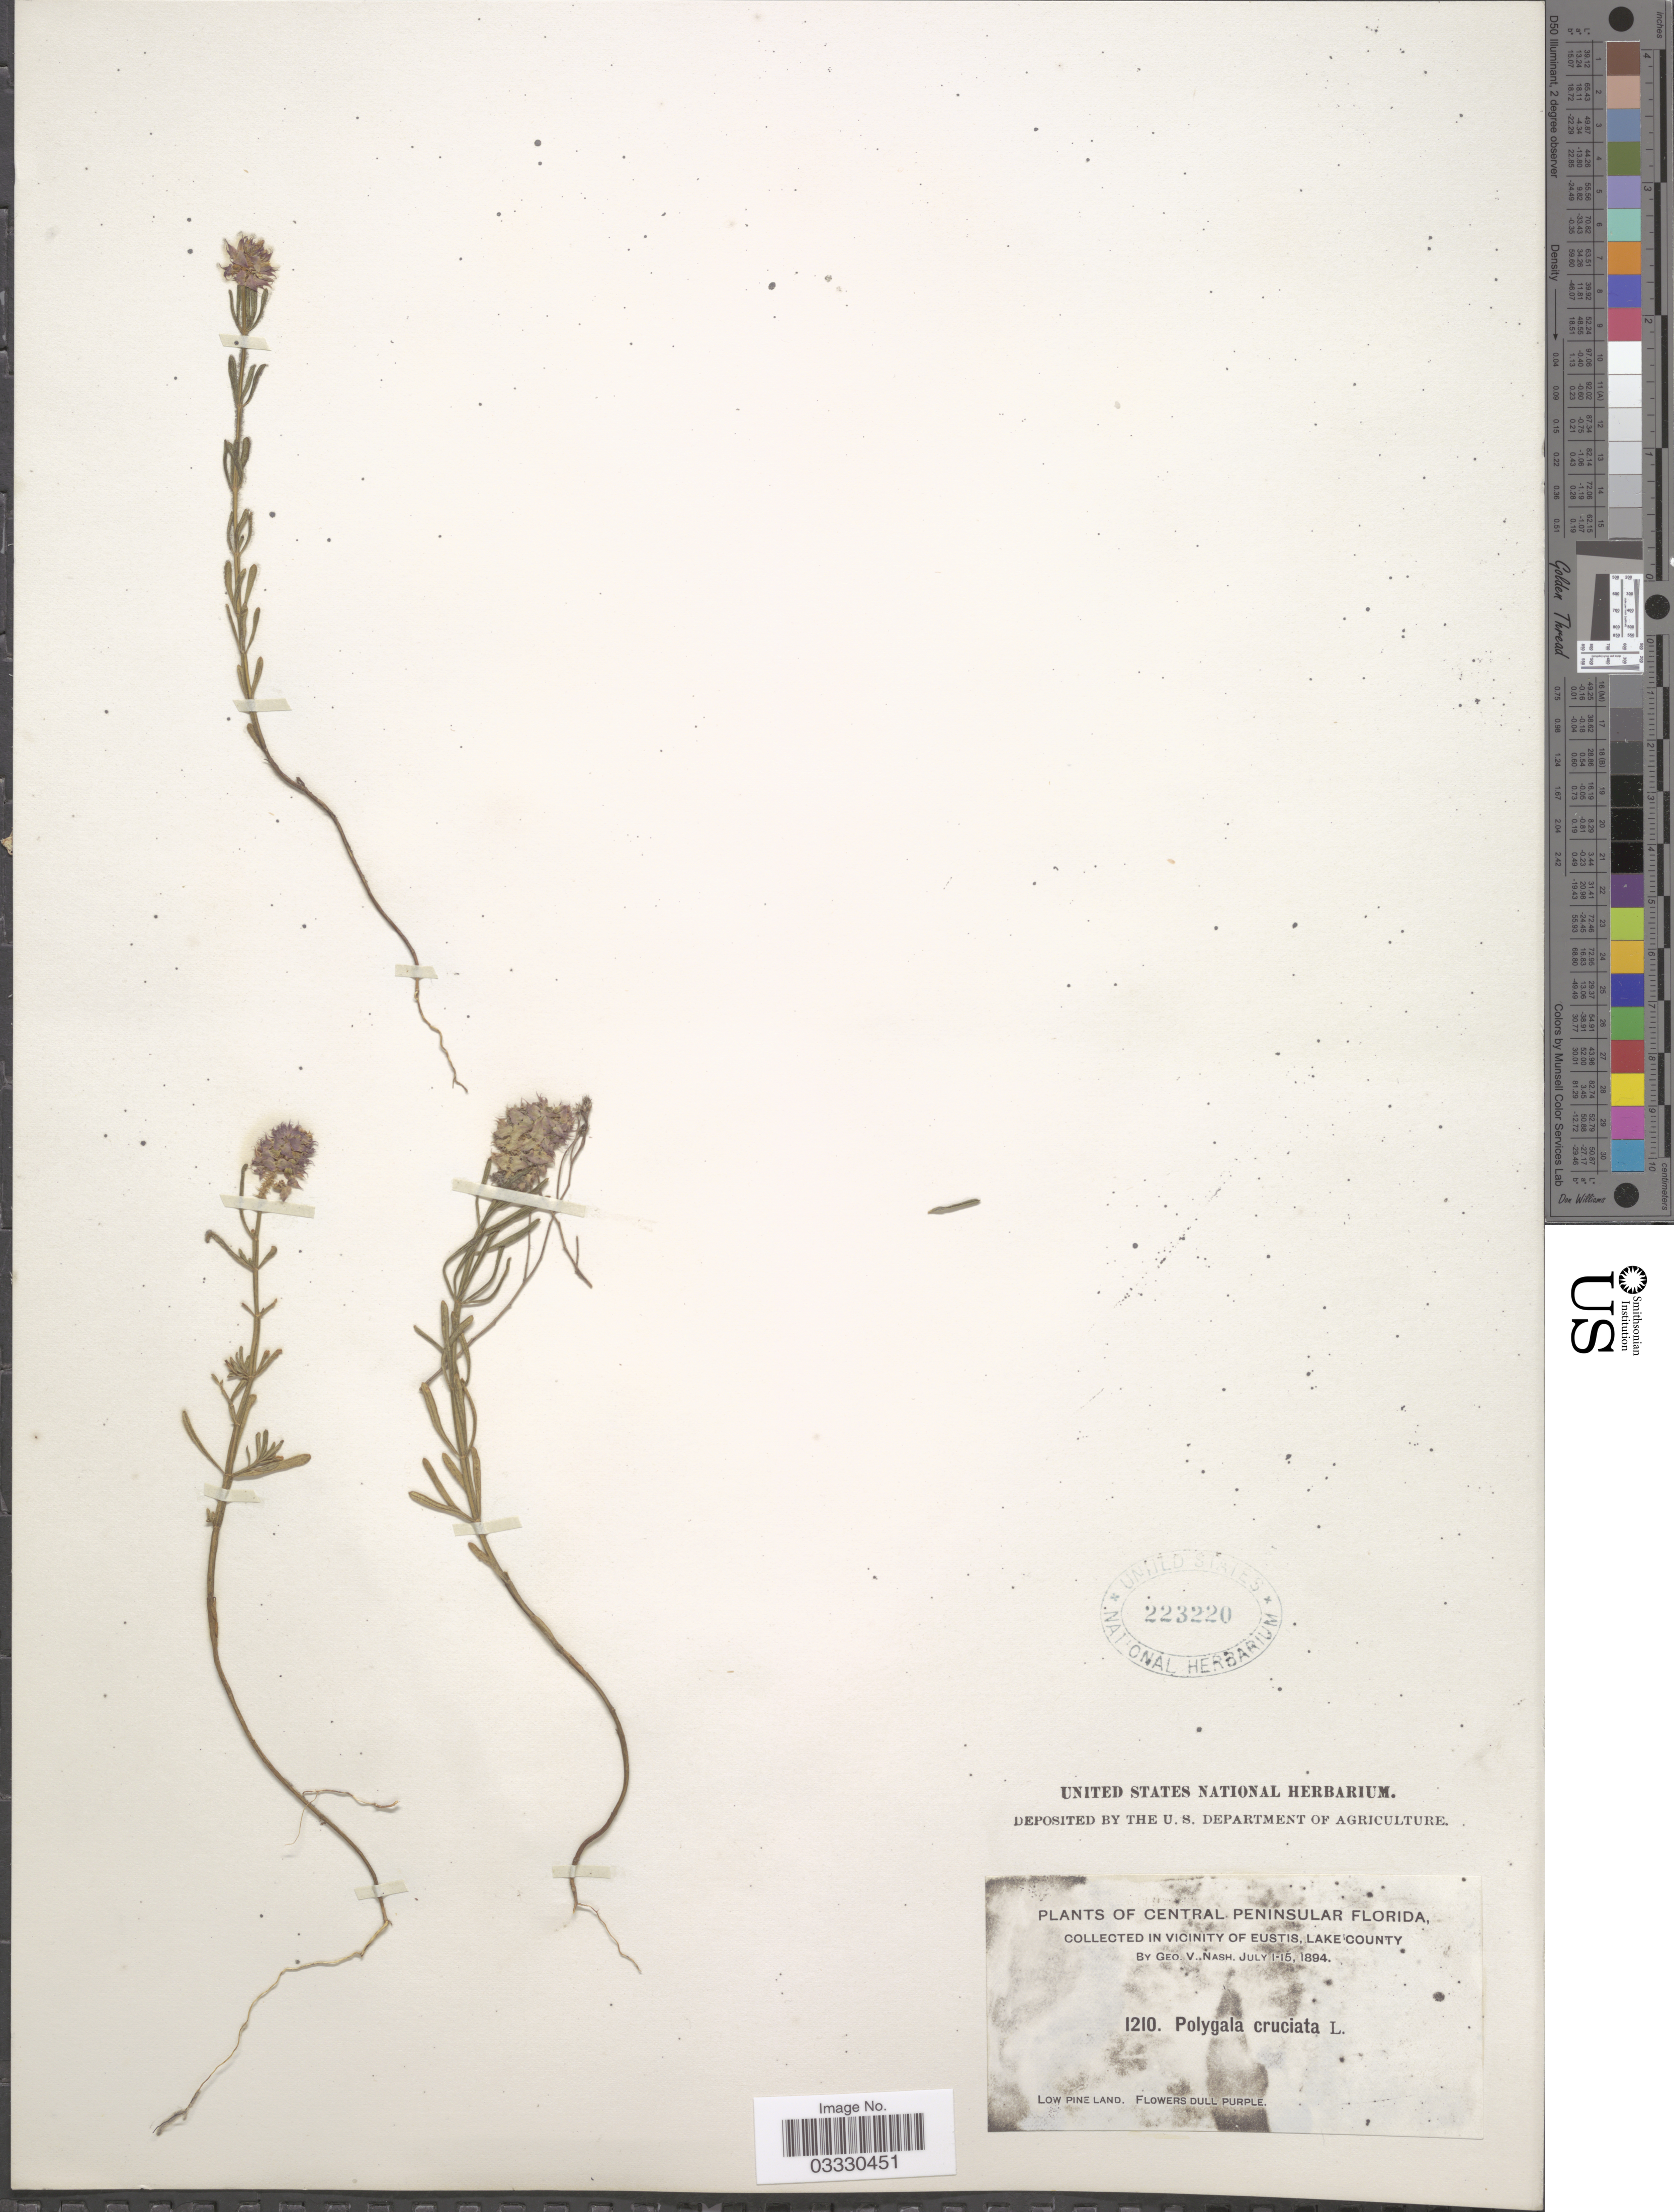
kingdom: Plantae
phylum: Tracheophyta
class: Magnoliopsida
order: Fabales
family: Polygalaceae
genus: Polygala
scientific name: Polygala cruciata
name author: L.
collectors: G. V. Nash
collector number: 1210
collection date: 1894-07-01/1894-07-15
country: United States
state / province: Florida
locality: Central Peninsular Florida. In Vicinity of Eustis, Lake County.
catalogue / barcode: US 223220